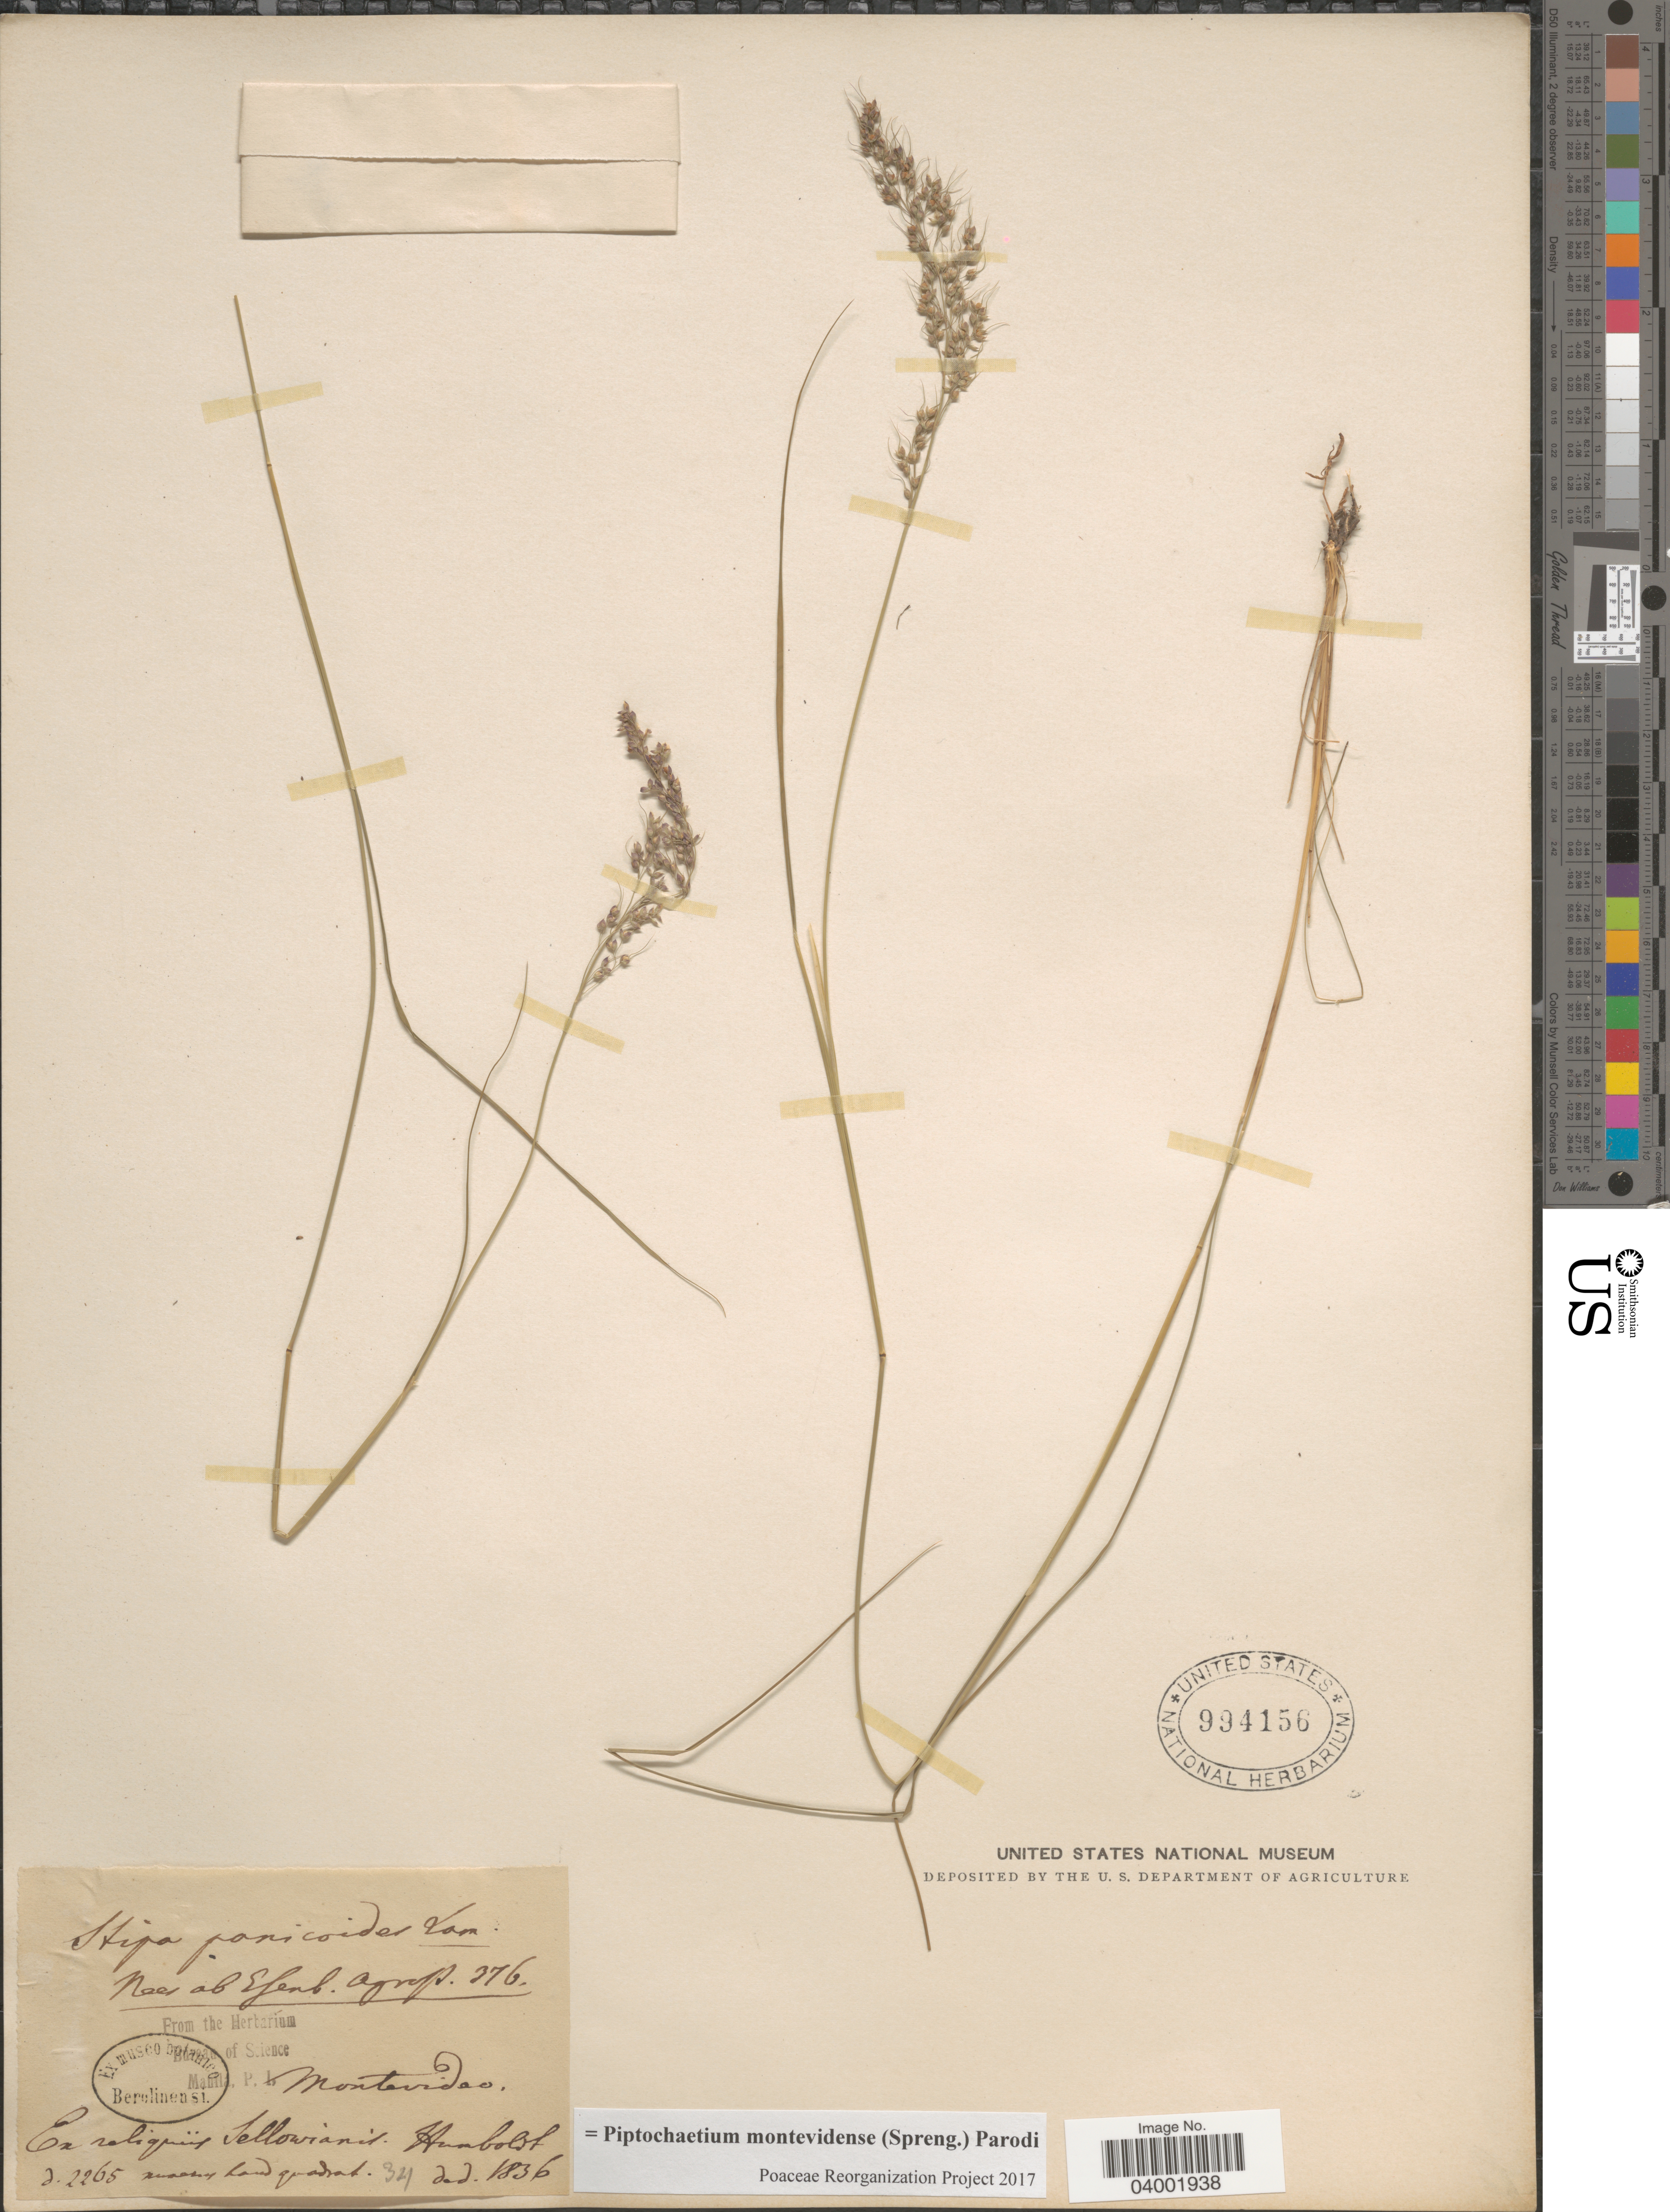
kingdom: Plantae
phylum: Tracheophyta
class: Liliopsida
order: Poales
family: Poaceae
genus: Piptochaetium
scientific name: Piptochaetium montevidense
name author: (Spreng.) Parodi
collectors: -. Humboldt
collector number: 2265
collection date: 1836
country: Uruguay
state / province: Montevideo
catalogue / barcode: US 994156